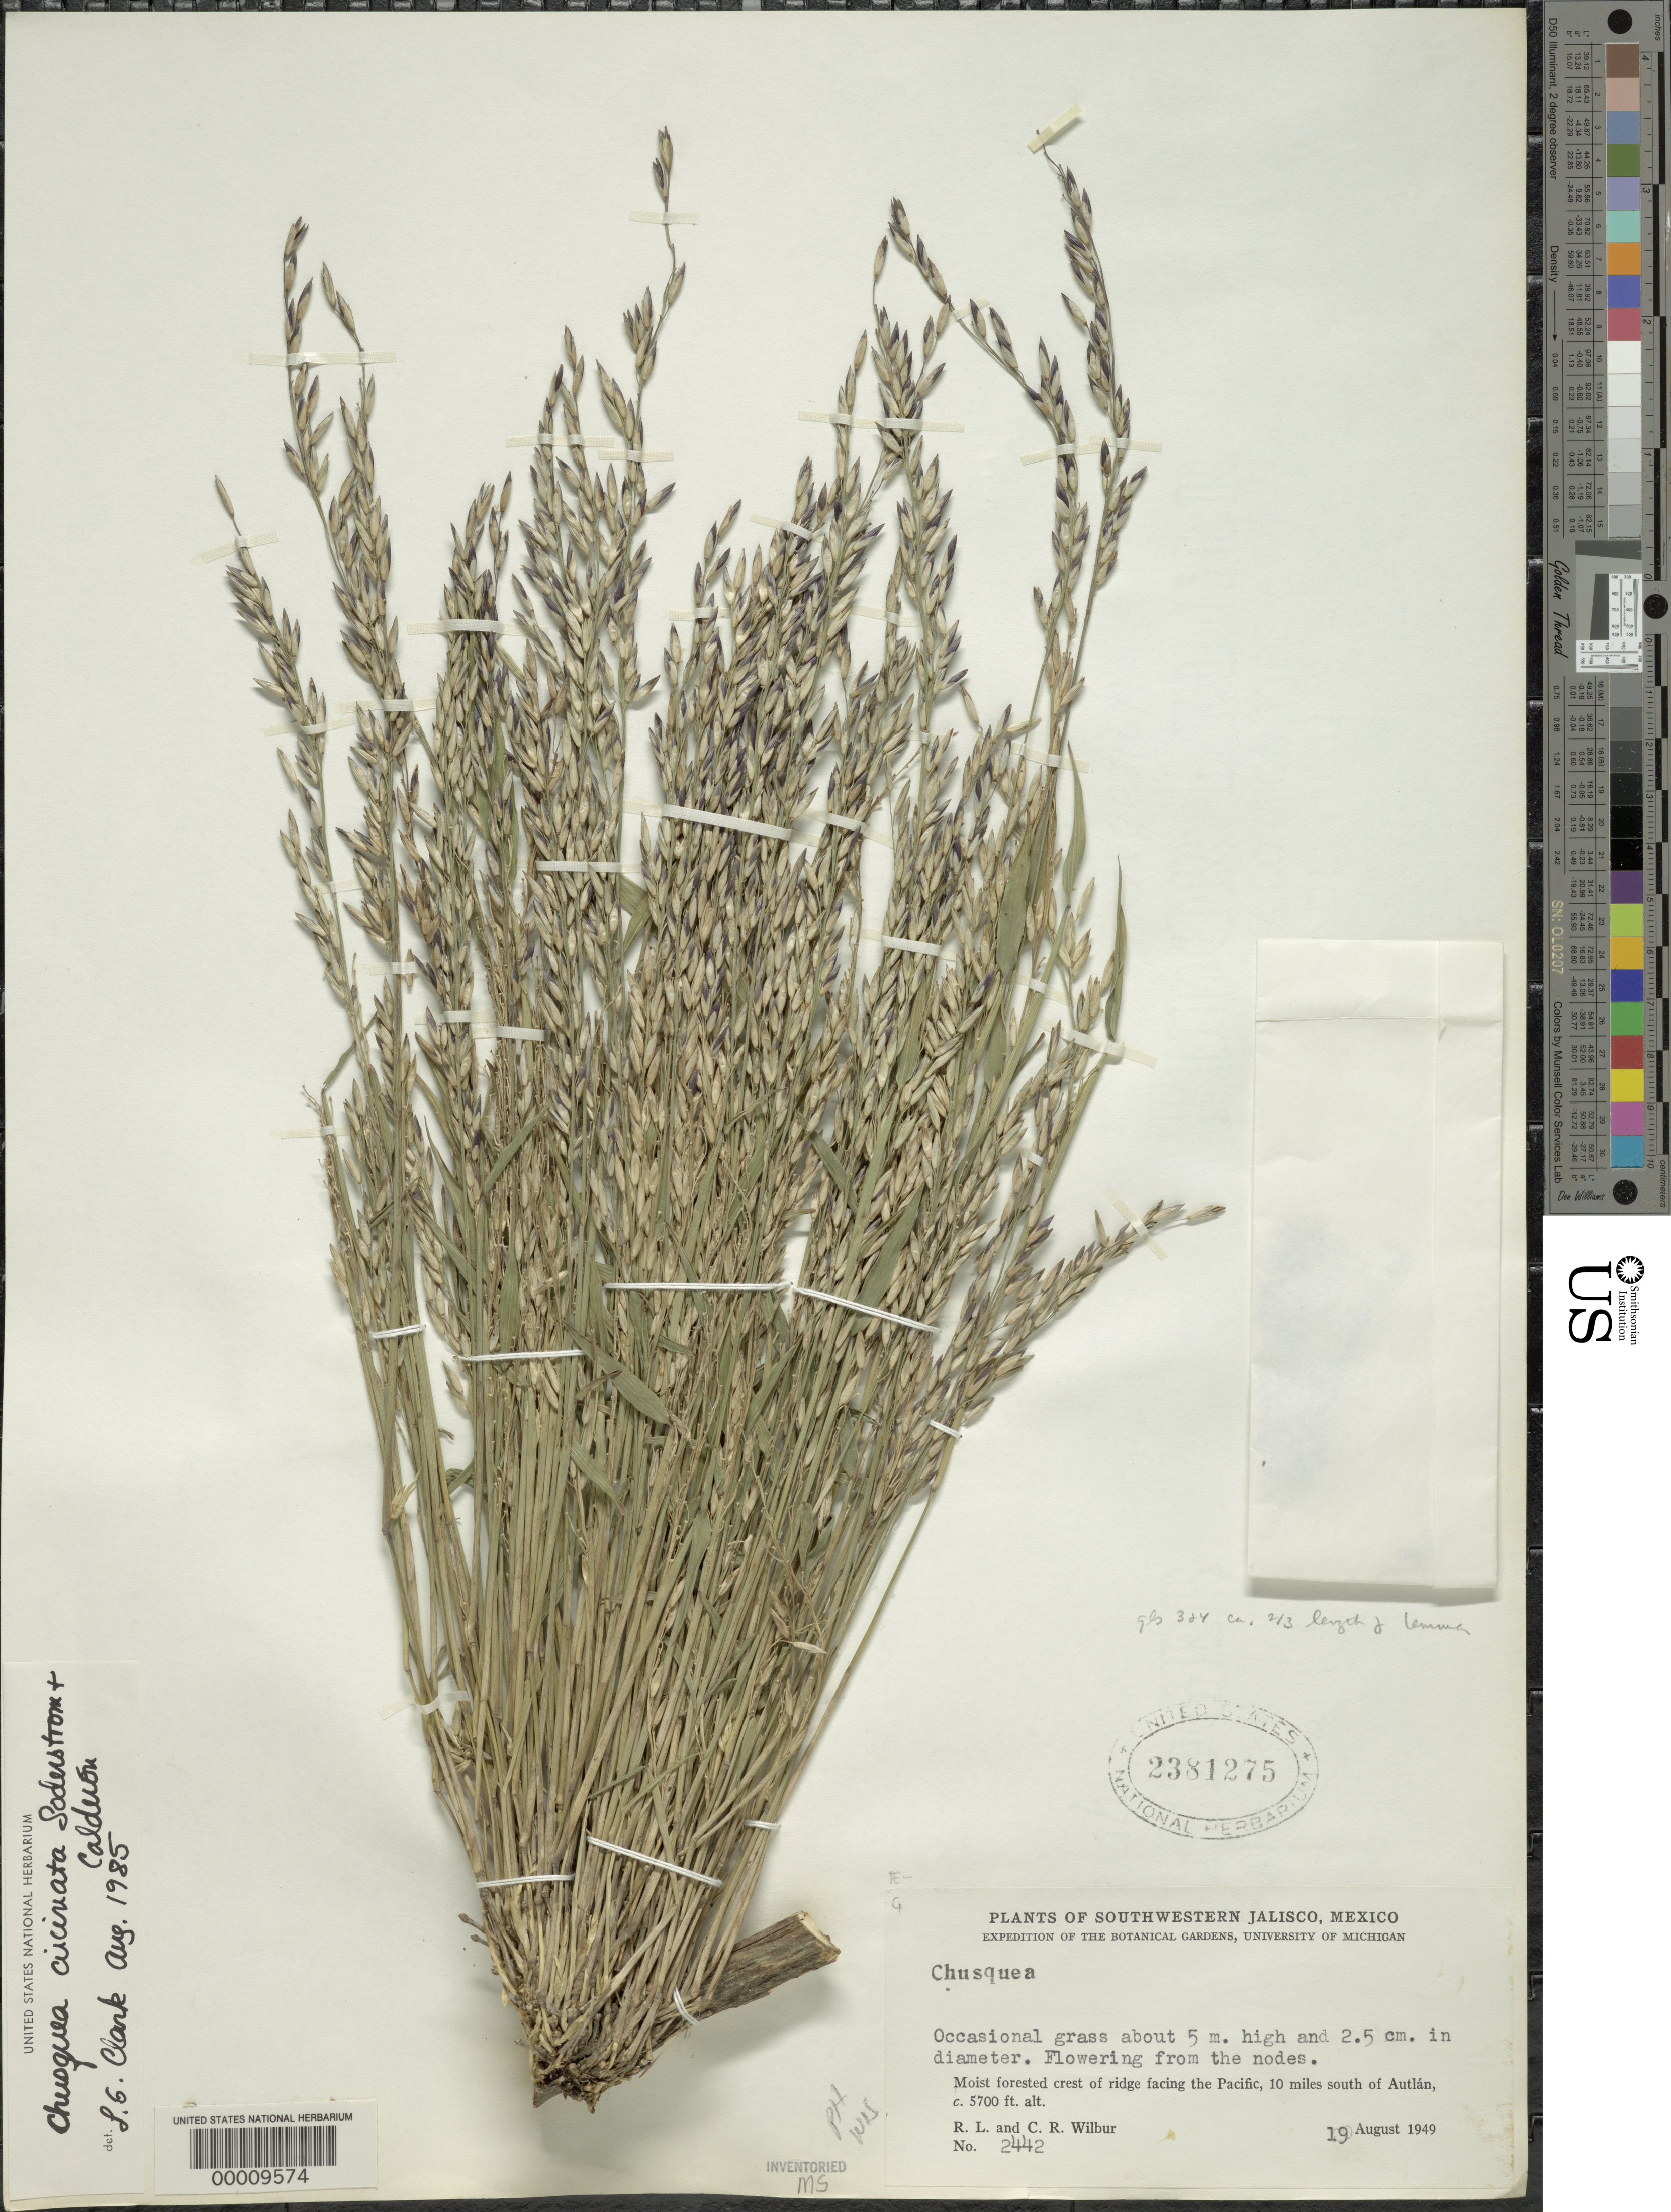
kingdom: Plantae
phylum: Tracheophyta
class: Liliopsida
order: Poales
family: Poaceae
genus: Chusquea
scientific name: Chusquea circinata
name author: Soderstr. & C. E. Calderón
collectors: R. L. Wilbur & C. Wilbur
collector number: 2442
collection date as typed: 19 Aug 1949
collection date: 1949-08-19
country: Mexico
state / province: Jalisco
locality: Autlan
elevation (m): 1737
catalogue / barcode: US 2381275